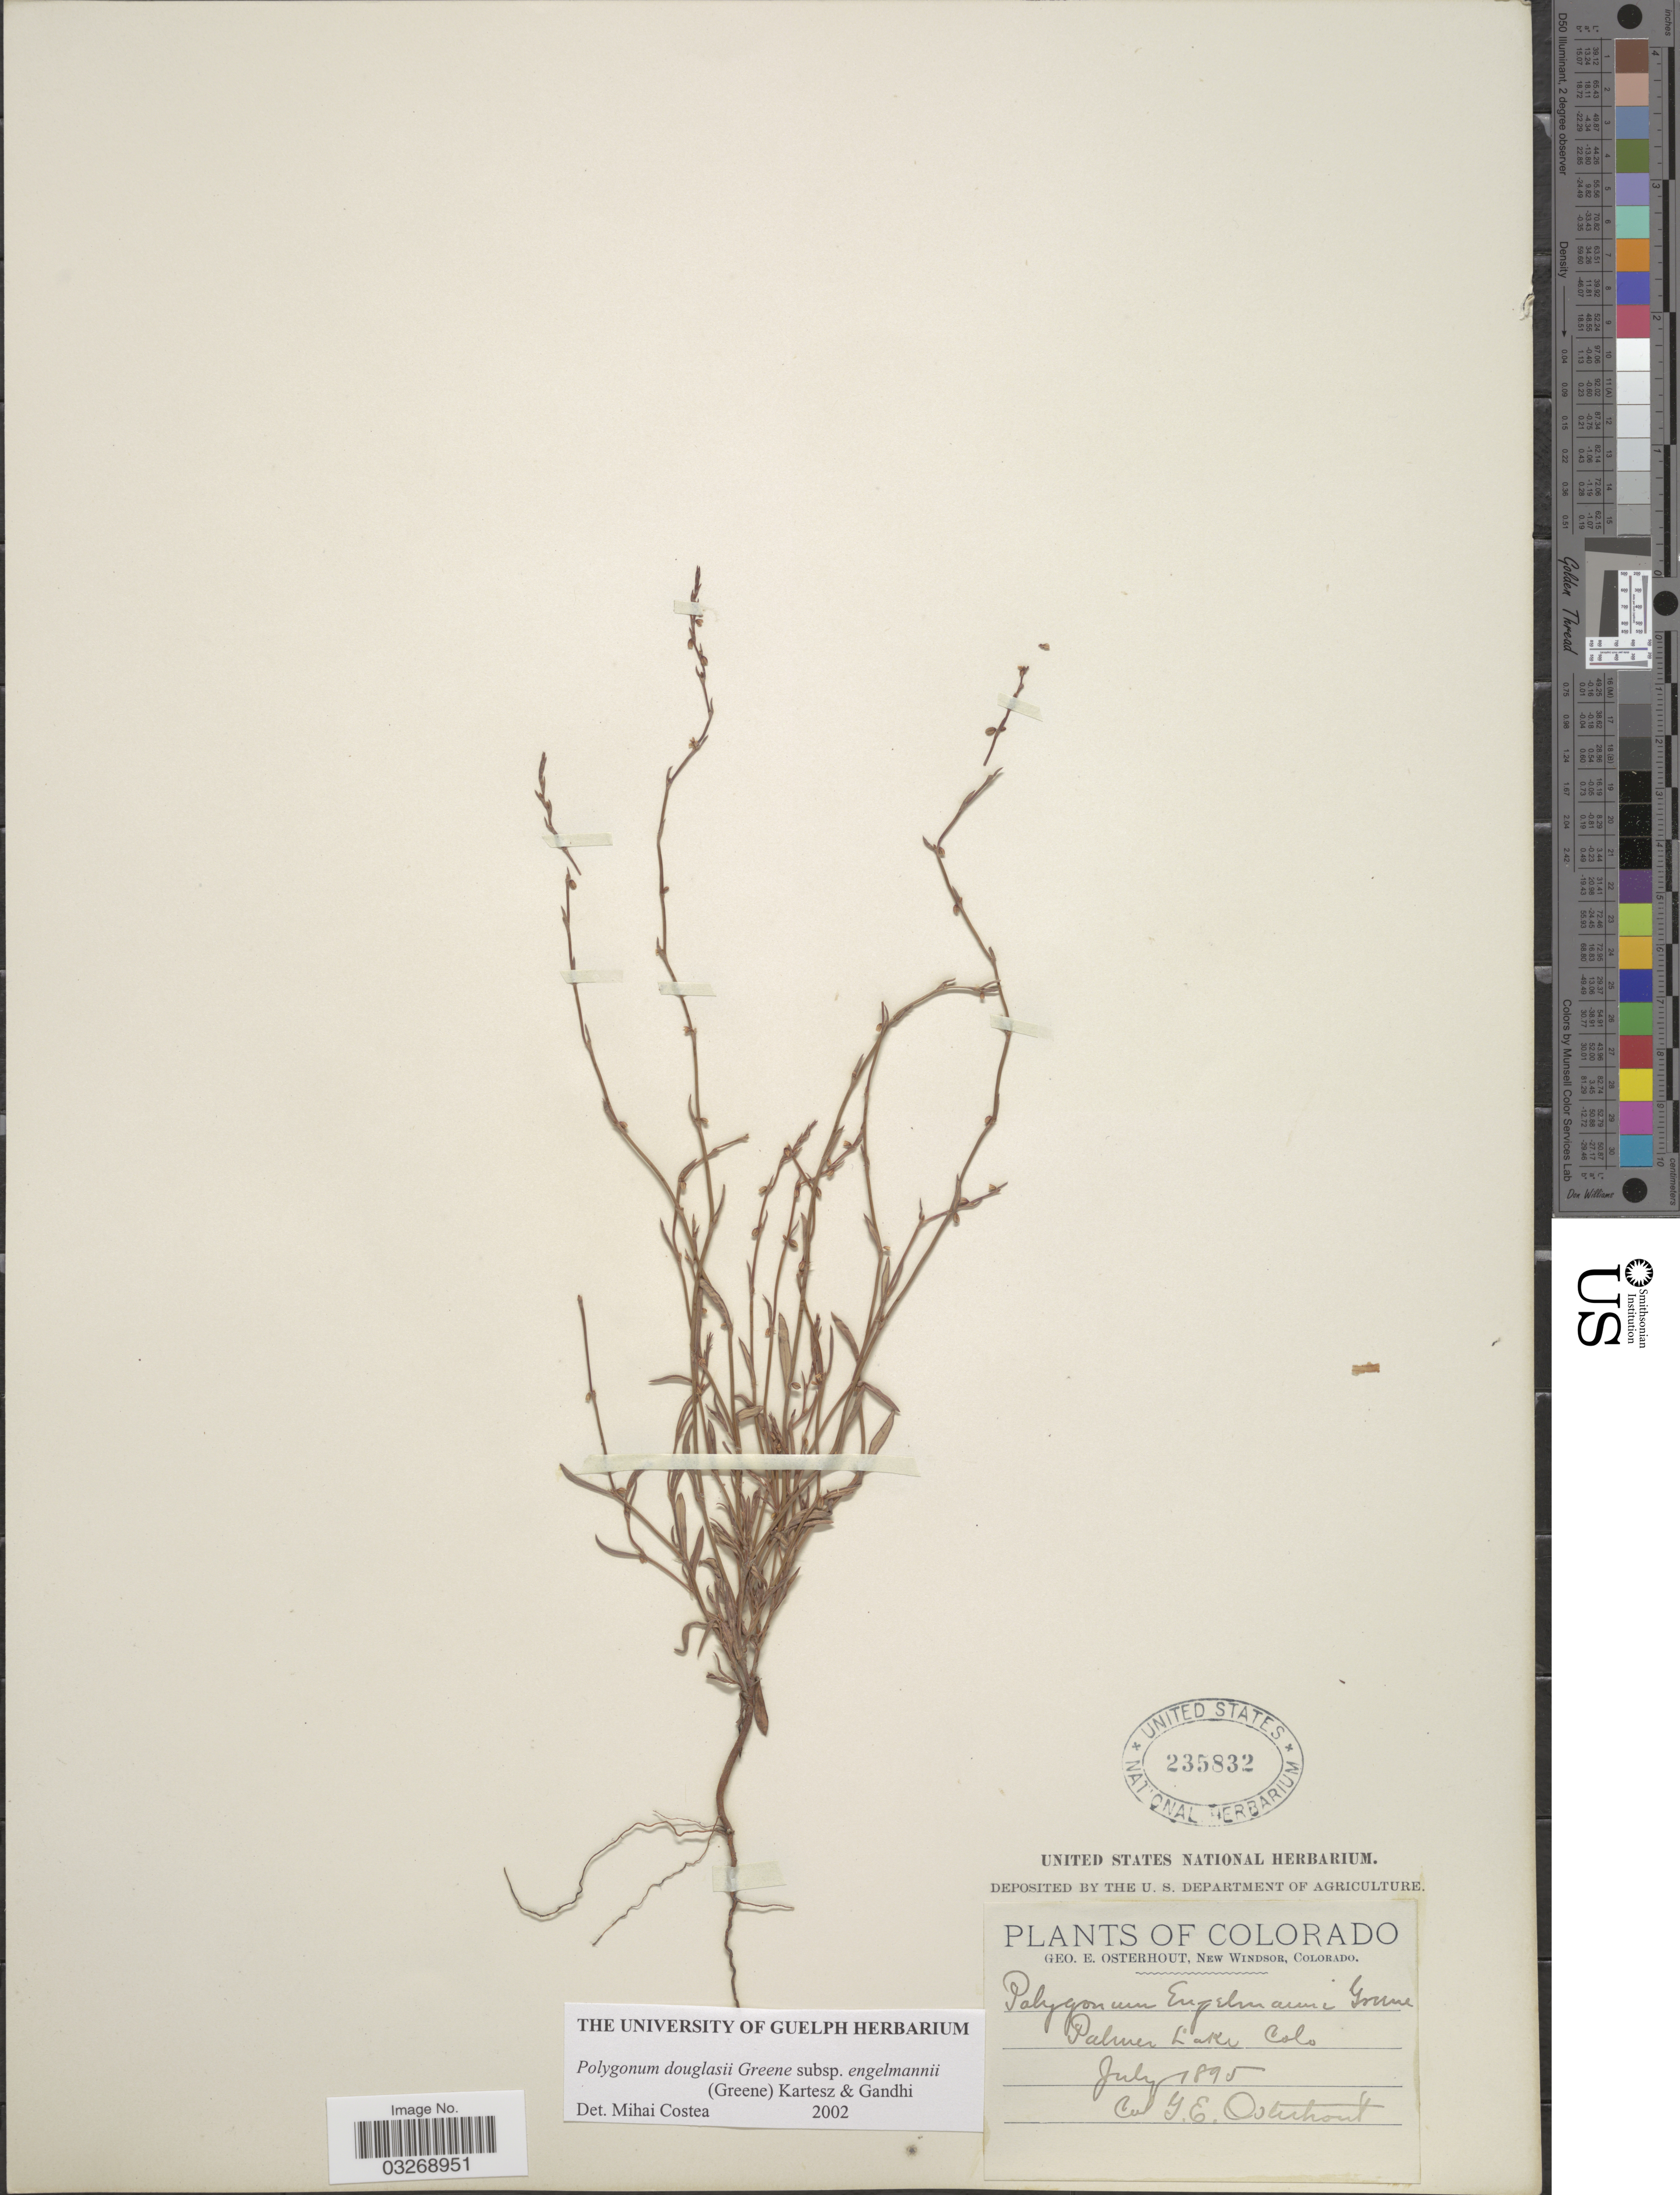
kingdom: Plantae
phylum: Tracheophyta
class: Magnoliopsida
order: Caryophyllales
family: Polygonaceae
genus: Polygonum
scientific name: Polygonum douglasii subsp. engelmannii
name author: (S.W. Greene) Kartesz & Gandhi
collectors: G. Osterhout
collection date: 1895-07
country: United States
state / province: Colorado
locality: Palmer Lake.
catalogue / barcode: US 235832